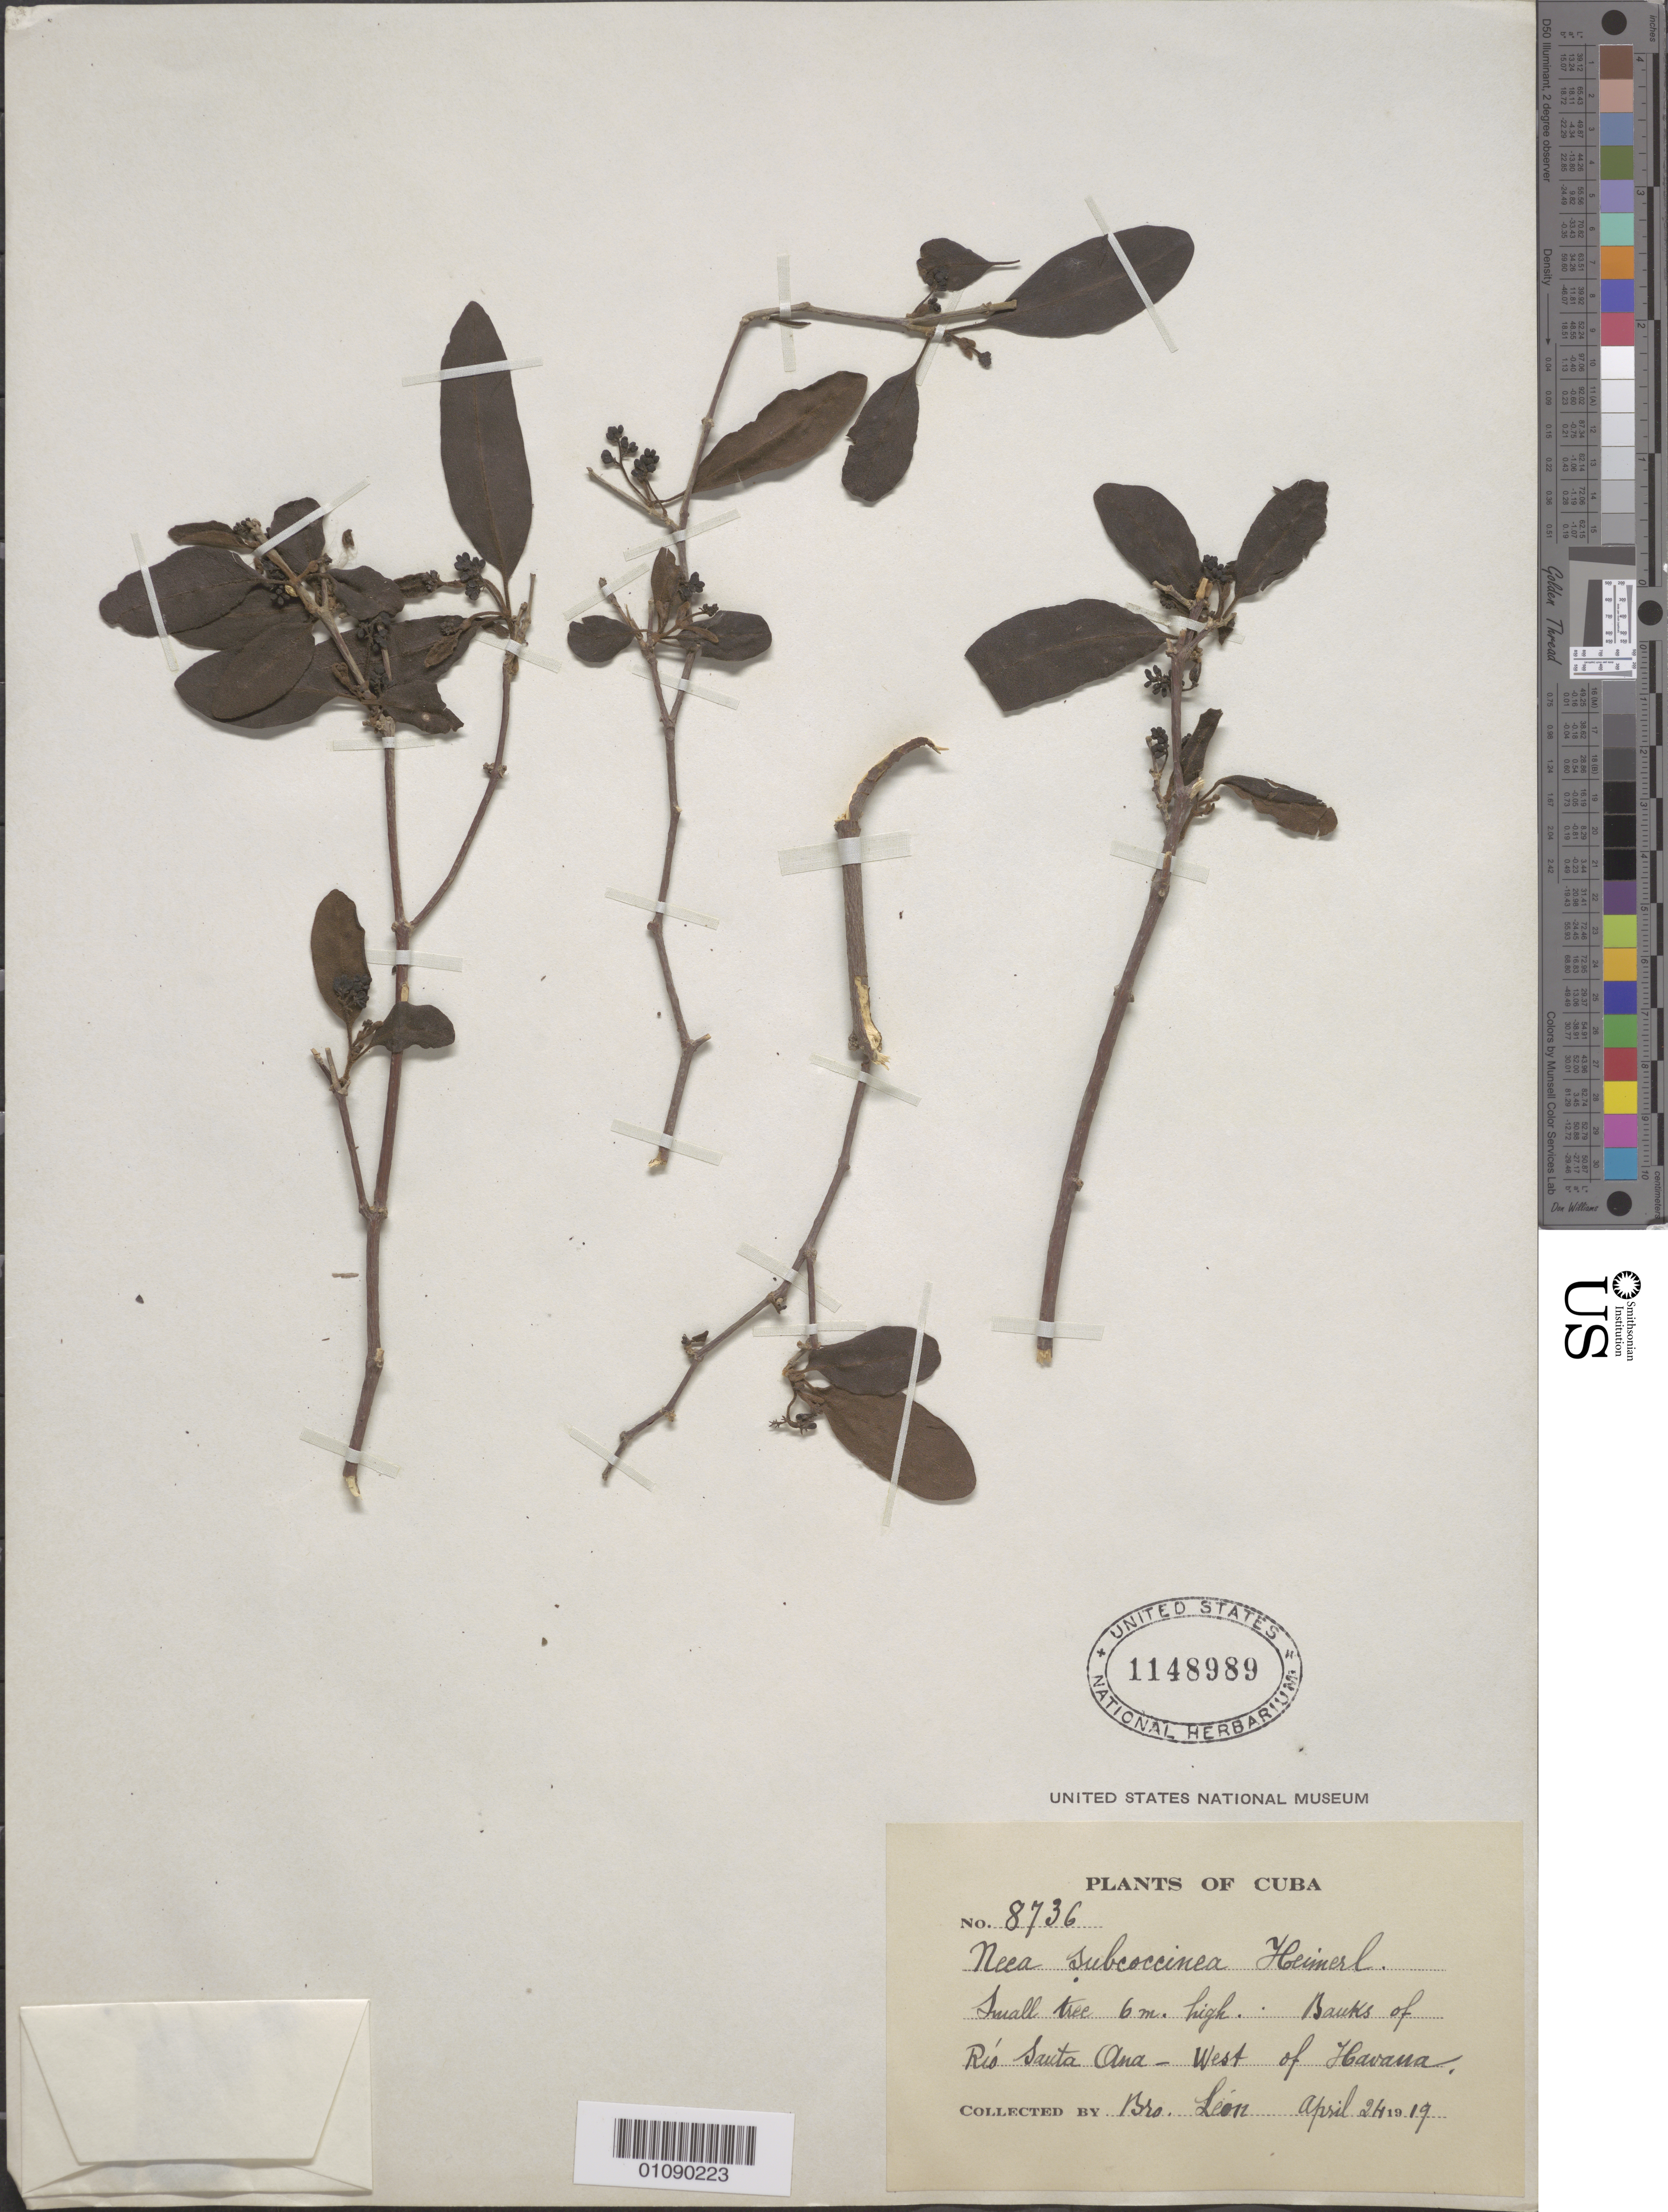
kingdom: Plantae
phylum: Tracheophyta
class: Magnoliopsida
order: Caryophyllales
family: Nyctaginaceae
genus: Neea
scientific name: Neea subcoccinea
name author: Heimerl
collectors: Bro. León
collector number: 8736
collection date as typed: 24 Apr 1919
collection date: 1919-04-24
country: Cuba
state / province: La Habana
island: Cuba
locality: W of Havana, banks of Rio Santa Ana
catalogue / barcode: US 1148989